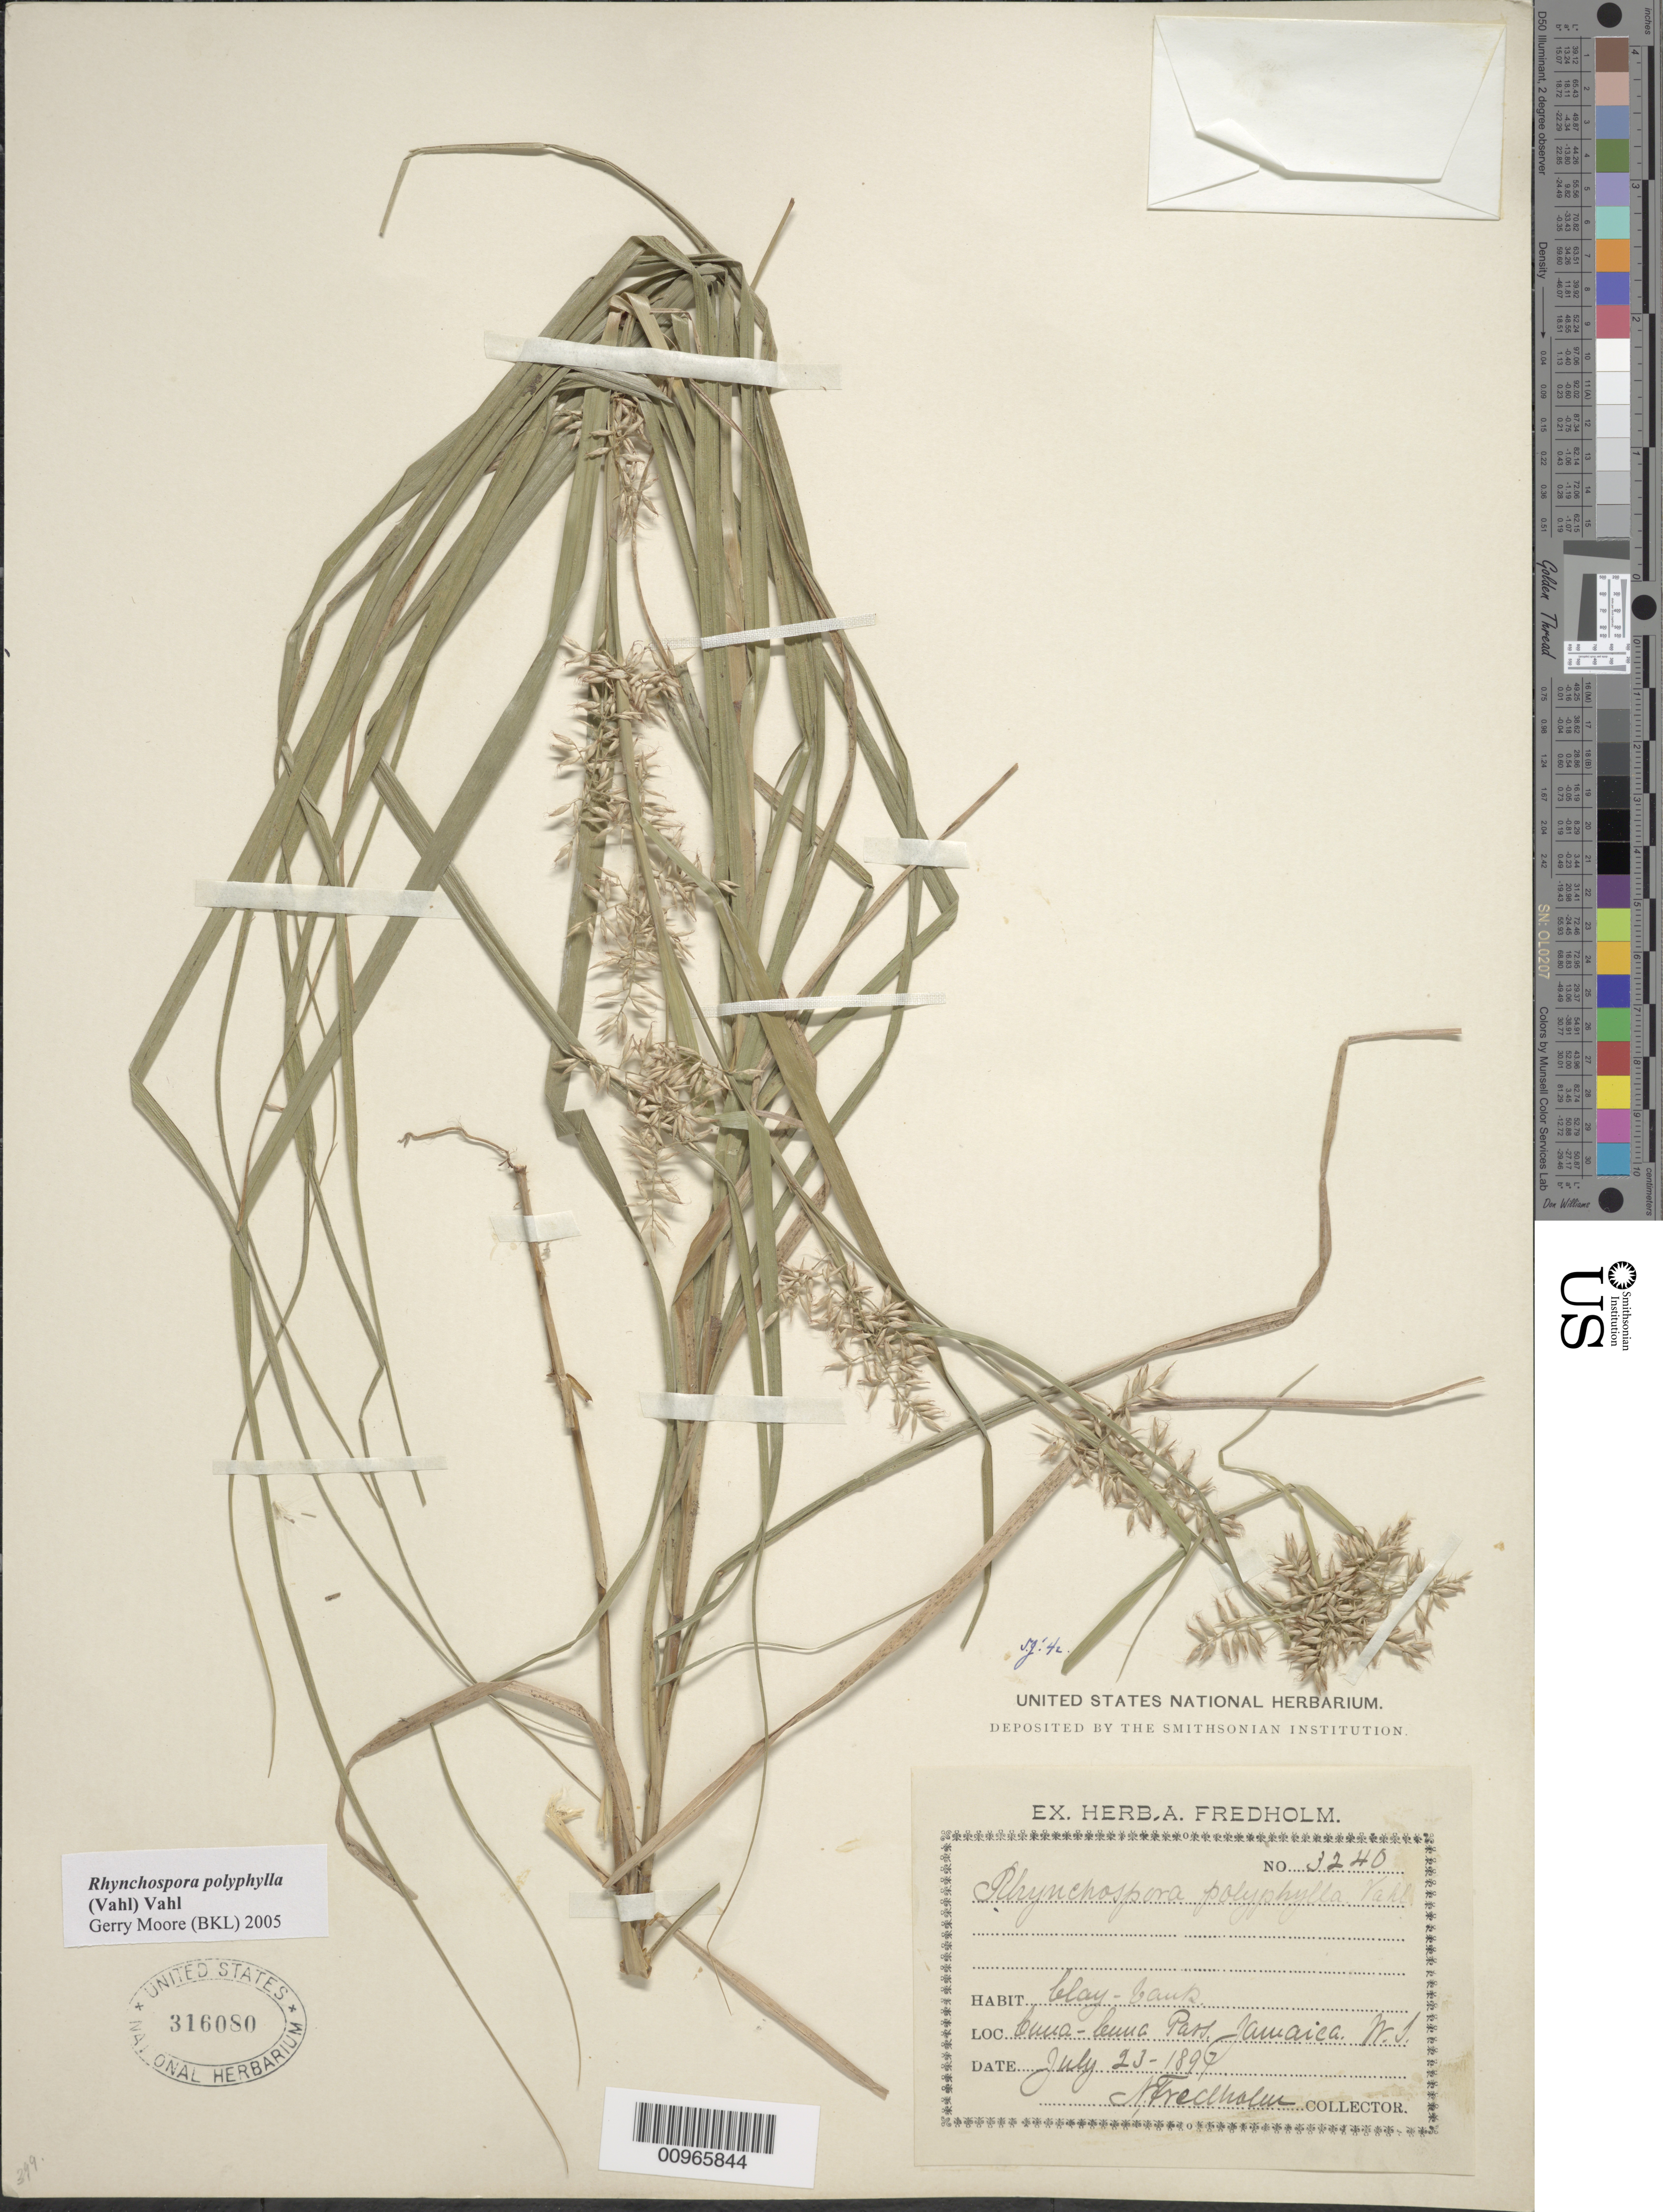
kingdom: Plantae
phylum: Tracheophyta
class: Liliopsida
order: Poales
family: Cyperaceae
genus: Rhynchospora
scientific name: Rhynchospora polyphylla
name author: (Vahl) Vahl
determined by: Moore, G.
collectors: A. Fredholm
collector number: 3240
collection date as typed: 23 Jul 1897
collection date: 1897-07-23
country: Jamaica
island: Jamaica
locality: "Cuva-Senna" Port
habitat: Clay bank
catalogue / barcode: US 316080